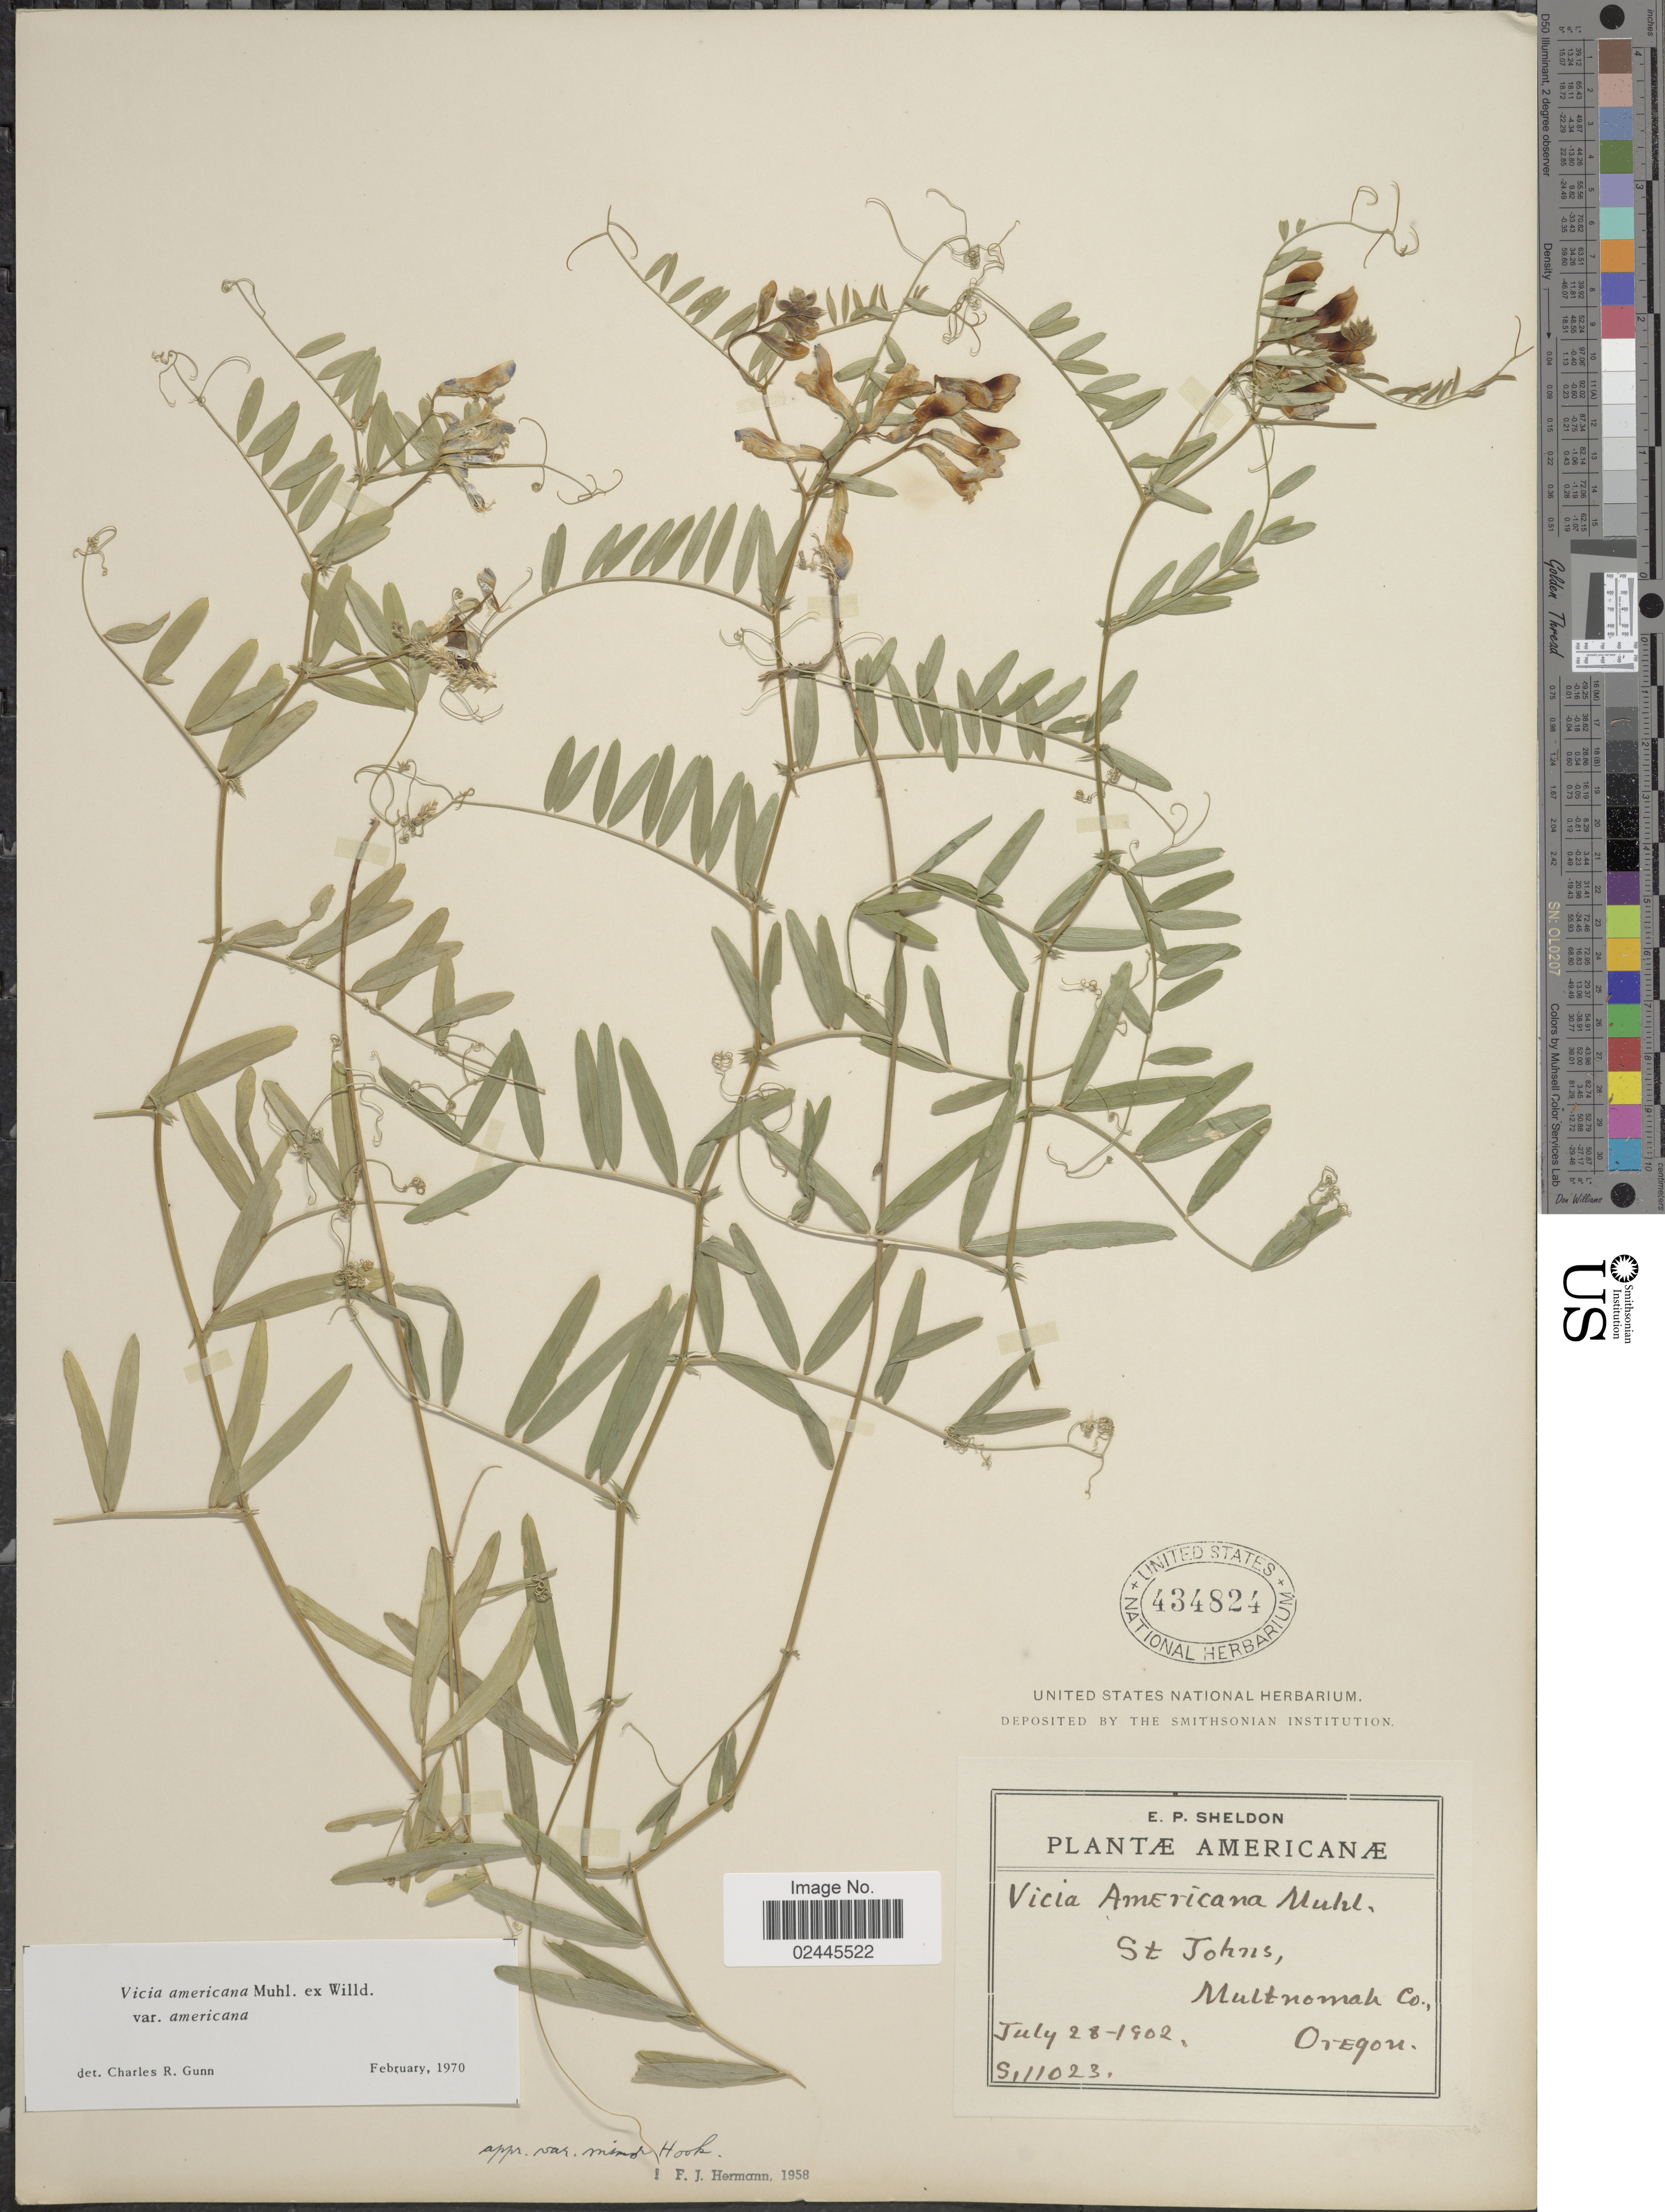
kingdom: Plantae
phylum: Tracheophyta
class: Magnoliopsida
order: Fabales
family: Fabaceae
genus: Vicia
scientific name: Vicia americana var. americana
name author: Muhl. ex Willd.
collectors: E. P. Sheldon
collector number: S.11023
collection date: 1902-07-28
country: United States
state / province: Oregon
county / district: Multnomah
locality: St. Johns, Multnomah Co., Americanae.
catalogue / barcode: US 434824